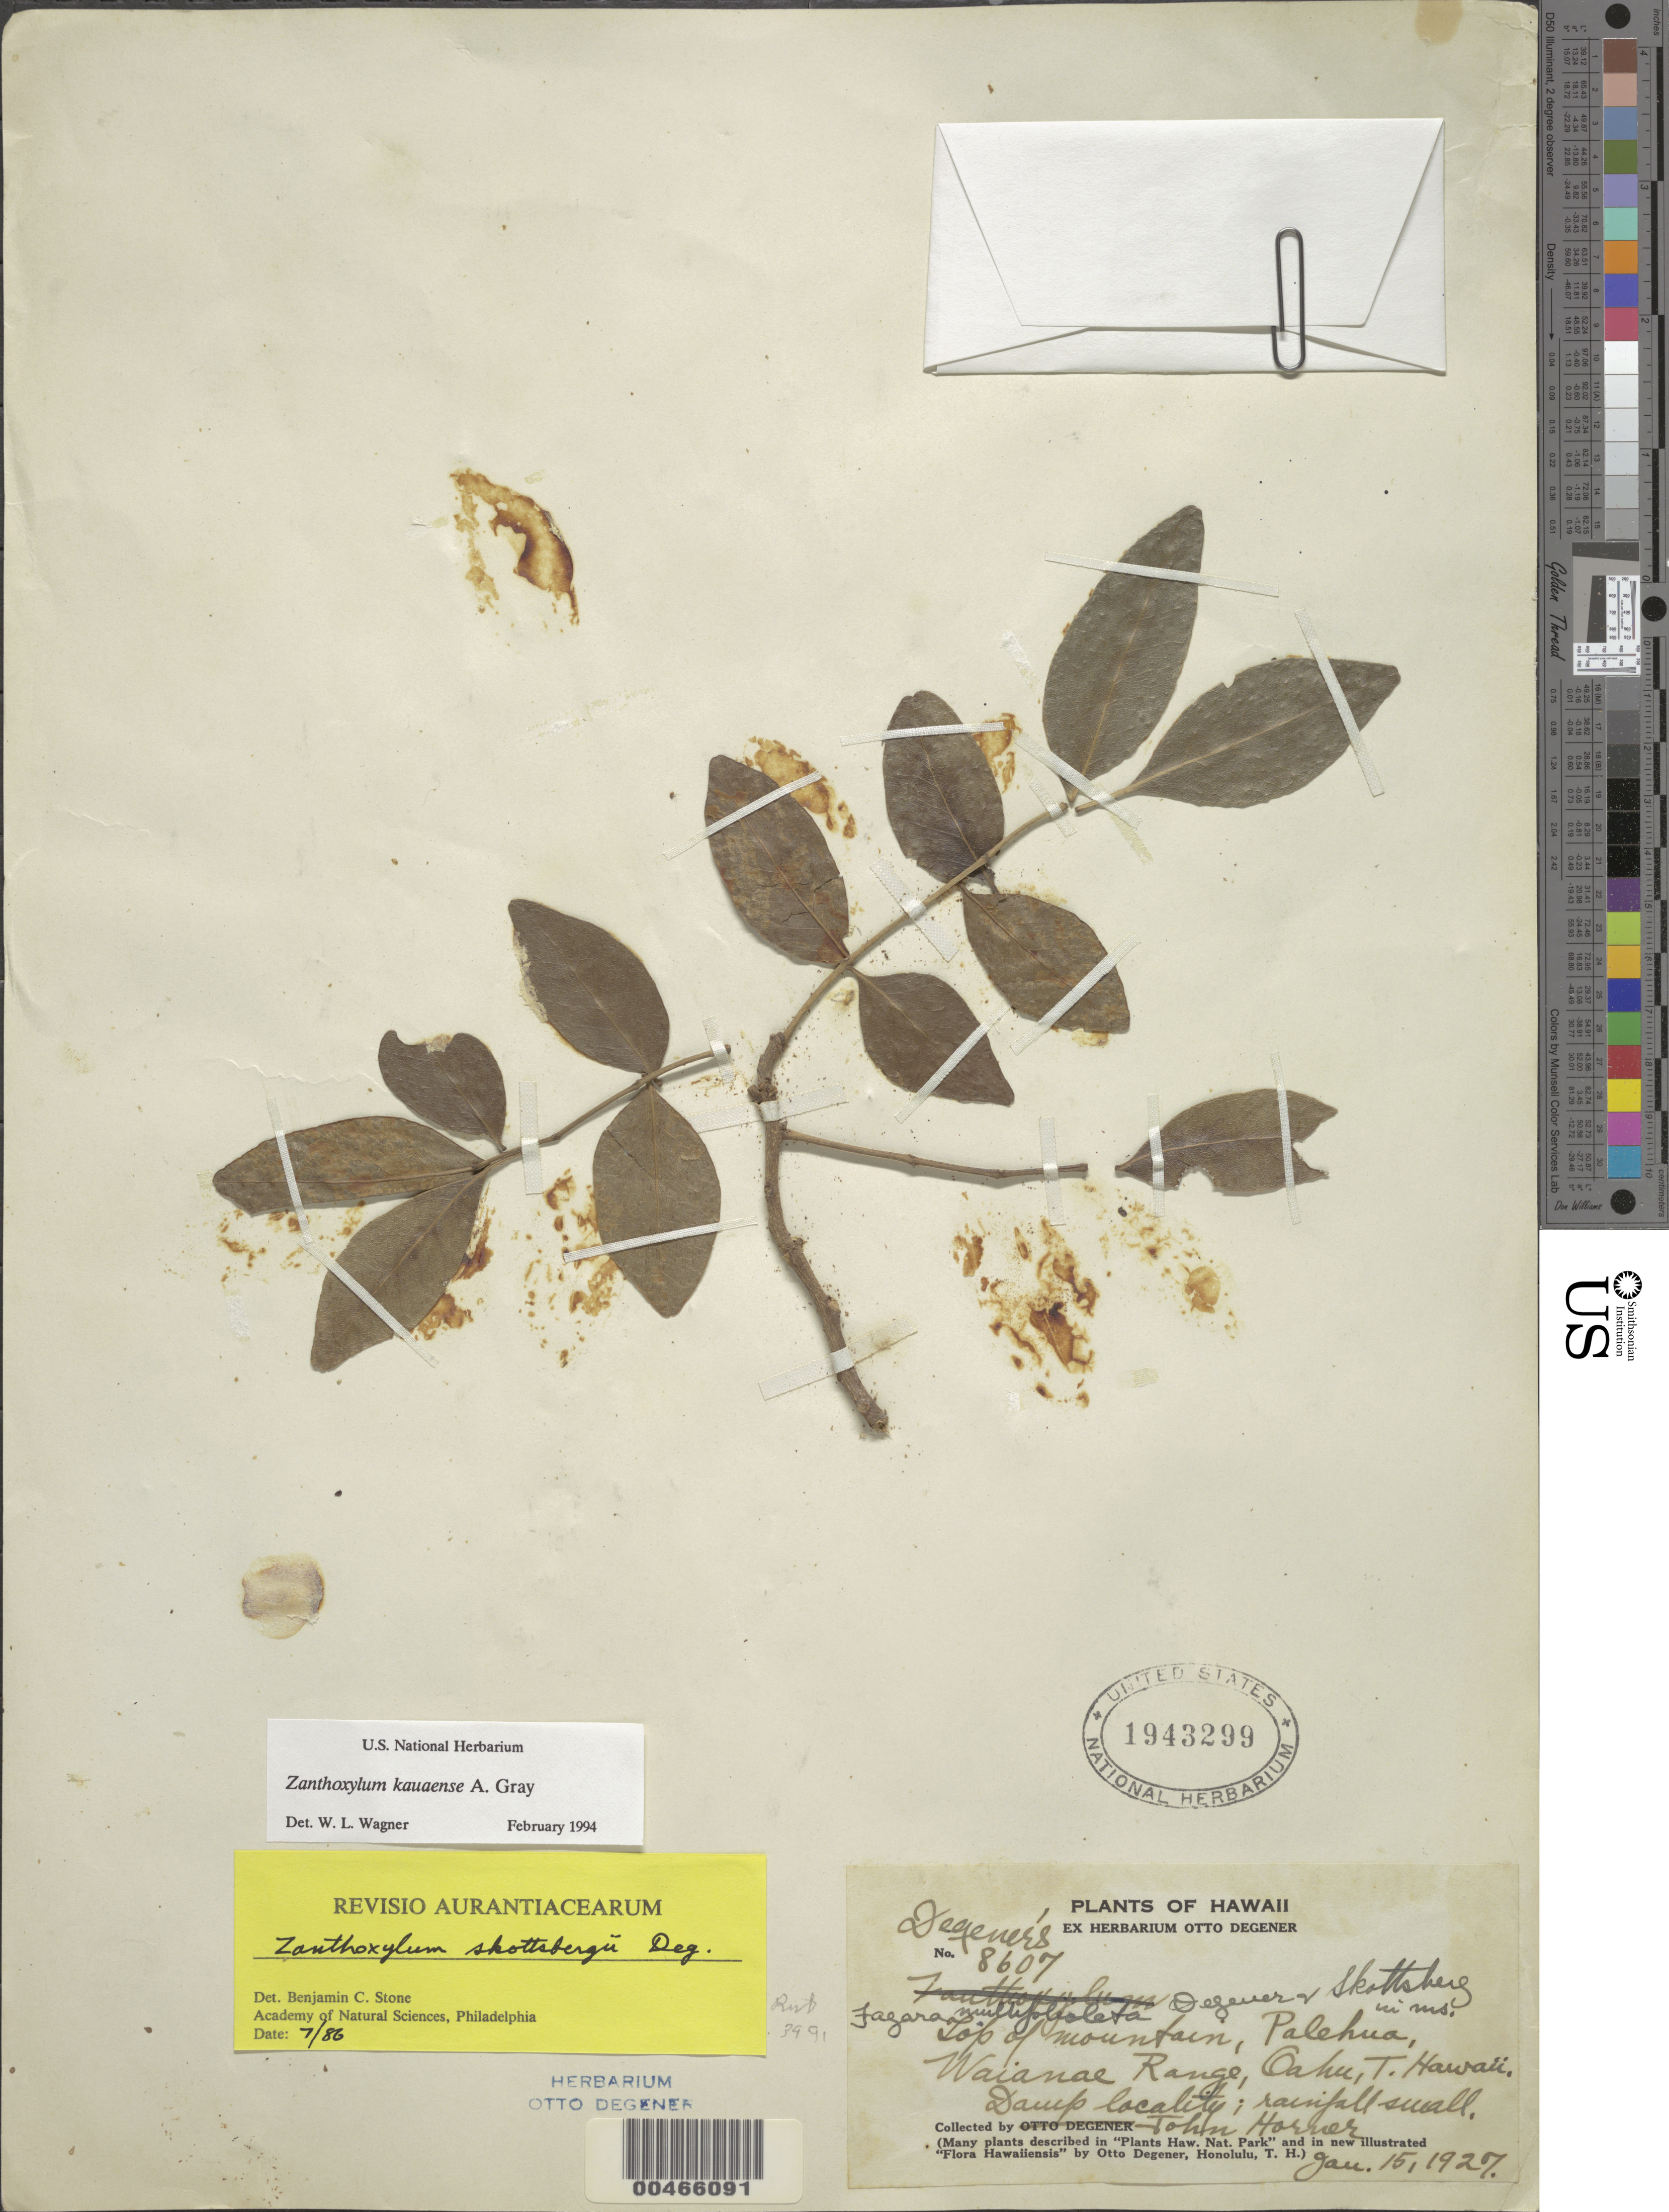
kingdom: Plantae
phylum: Tracheophyta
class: Magnoliopsida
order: Sapindales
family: Rutaceae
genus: Zanthoxylum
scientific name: Zanthoxylum kauaense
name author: A. Gray in Wilkes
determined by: Wagner, W. L., (BOT), Smithsonian Institution - National Museum of Natural History (UNITED STATES)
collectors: J. Horner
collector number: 8607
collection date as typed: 15 Jan 1927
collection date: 1927-01-15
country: United States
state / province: Hawaii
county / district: Honolulu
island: Oahu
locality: Top of mountain, Palehua, Waianae Range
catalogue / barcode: US 1943299